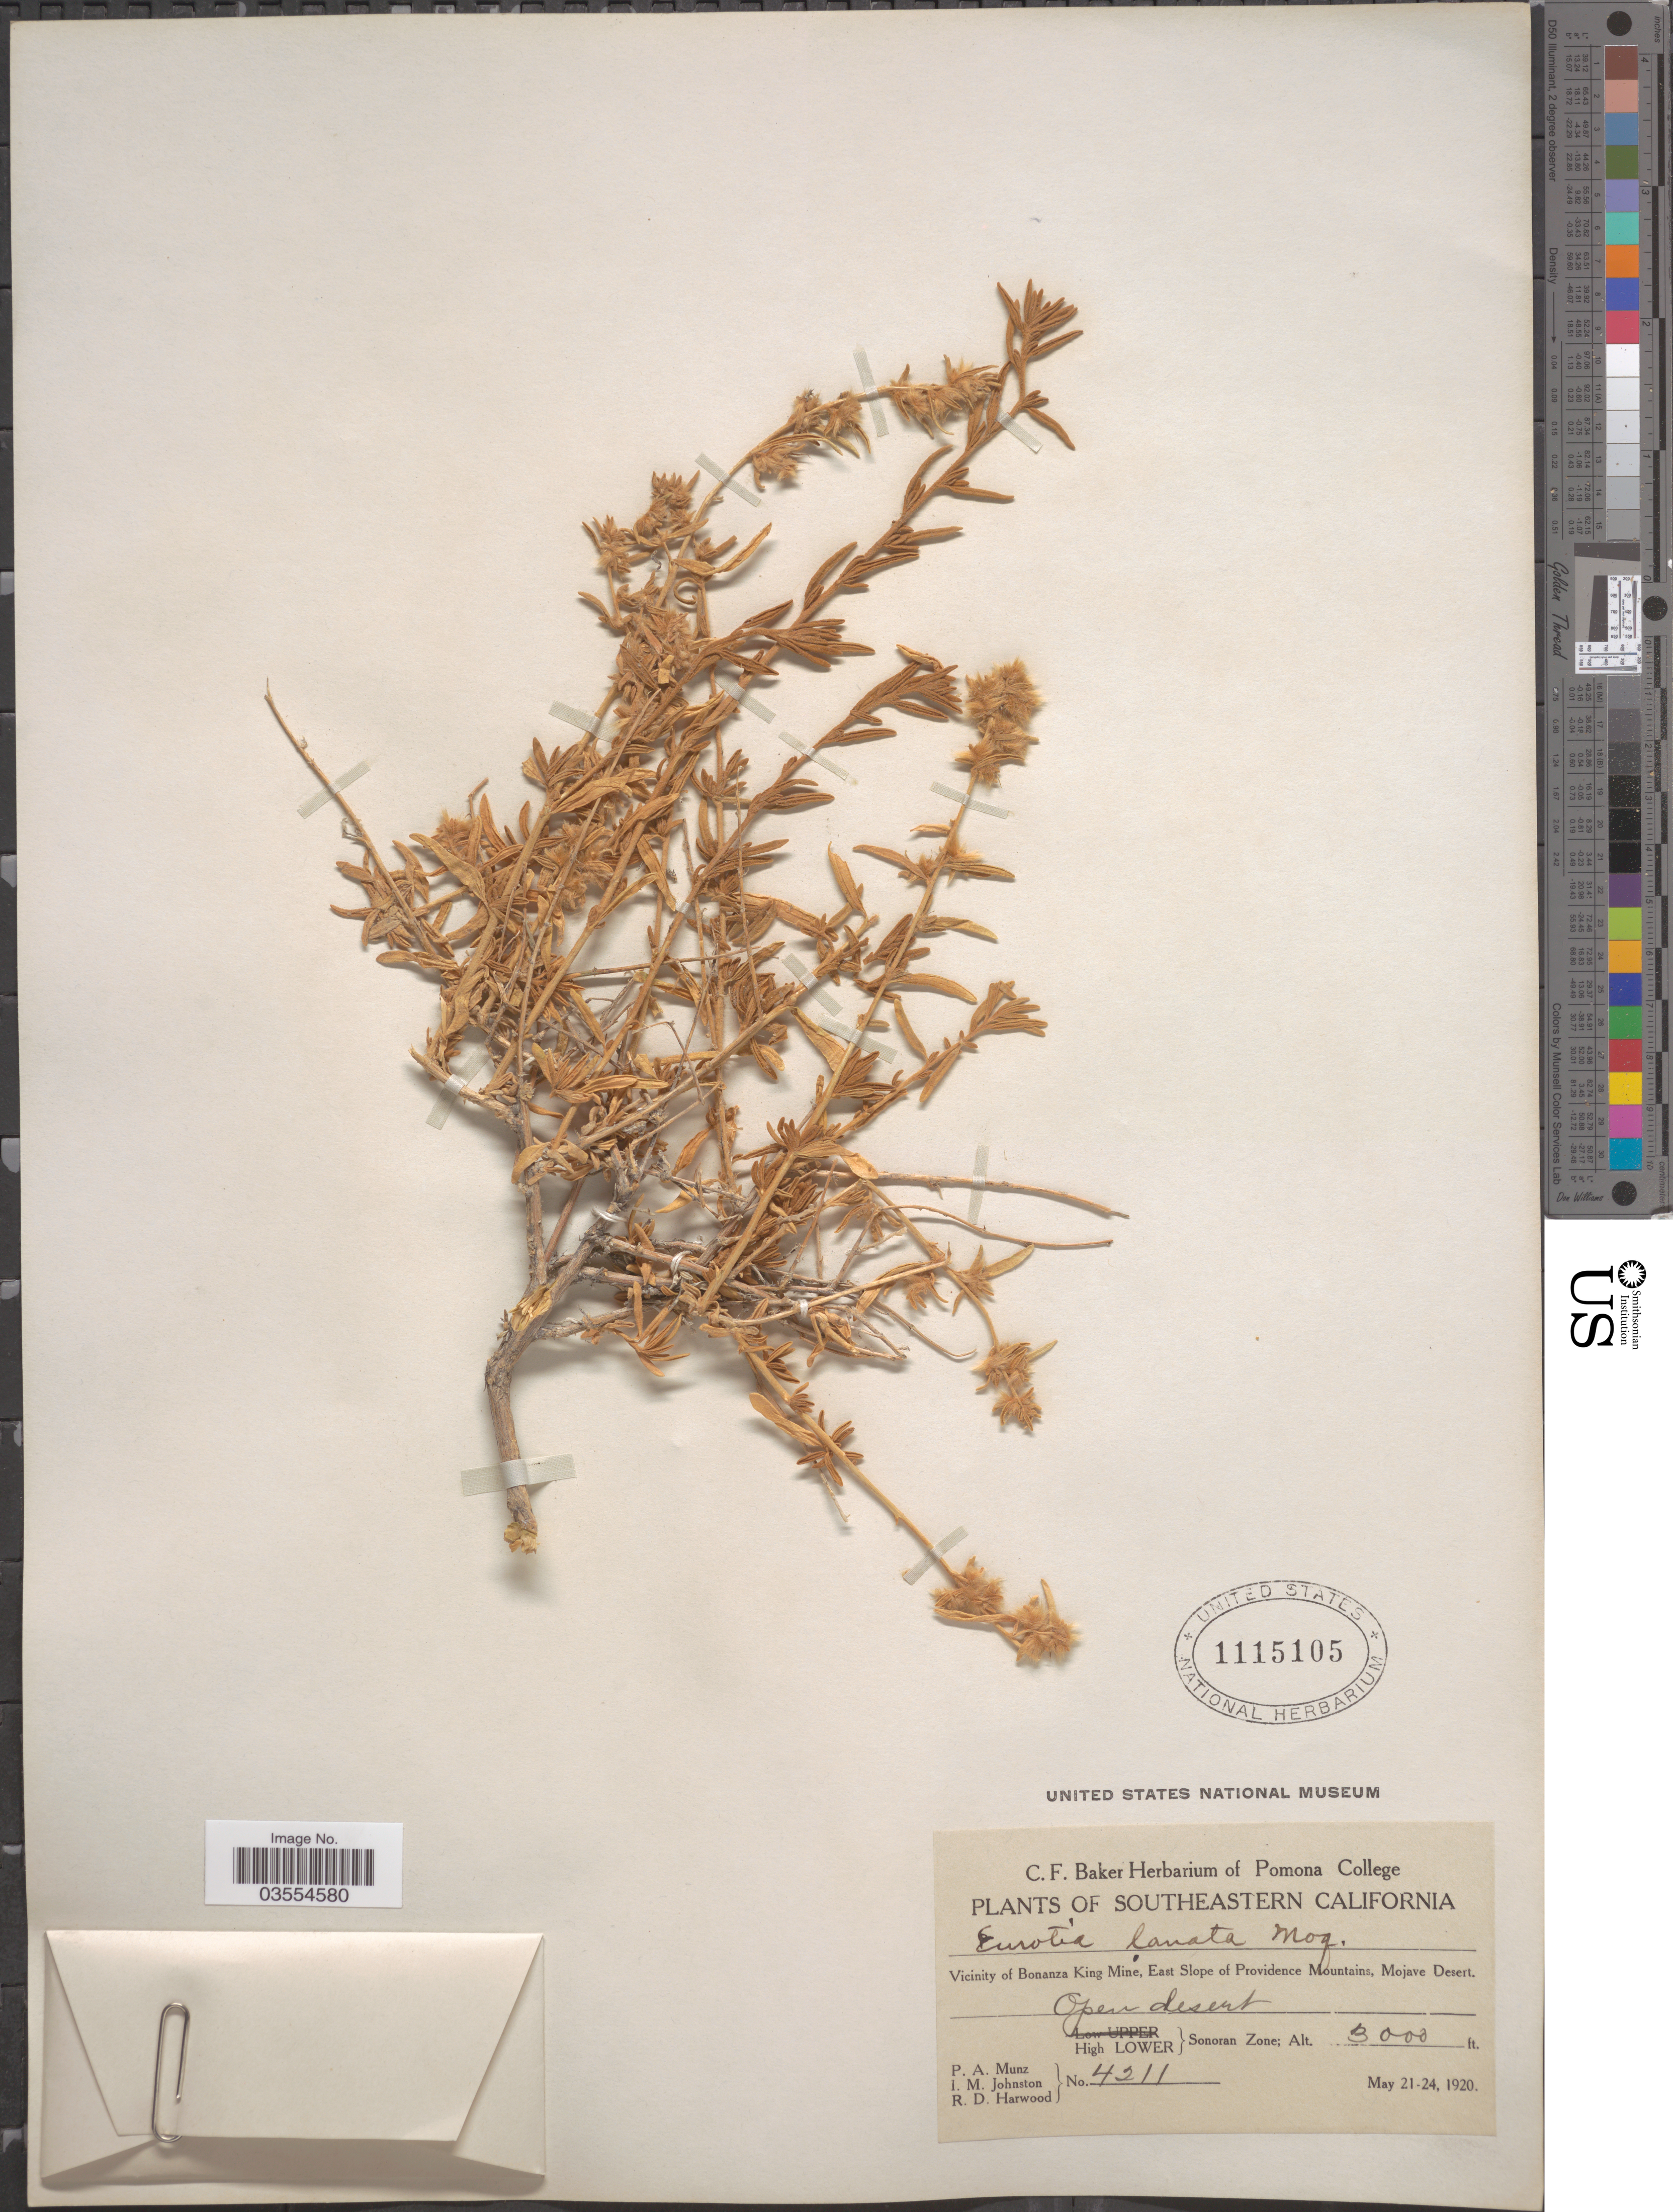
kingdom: Plantae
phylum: Tracheophyta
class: Magnoliopsida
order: Caryophyllales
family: Amaranthaceae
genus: Krascheninnikovia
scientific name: Krascheninnikovia lanata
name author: (Pursh) A. Meeuse & A.Smit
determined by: U.S. National Herbarium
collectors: P. A. Munz, I.M. Johnston & R. Harwood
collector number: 4211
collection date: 1920-05-21/1920-05-24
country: United States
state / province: California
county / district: San Bernardino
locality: Southeastern California. Vicinity of Bonanza King Mine, East Slope of Providence Mountains, Mojave Desert. High Lower Sonoran Zone.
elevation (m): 914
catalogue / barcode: US 1115105